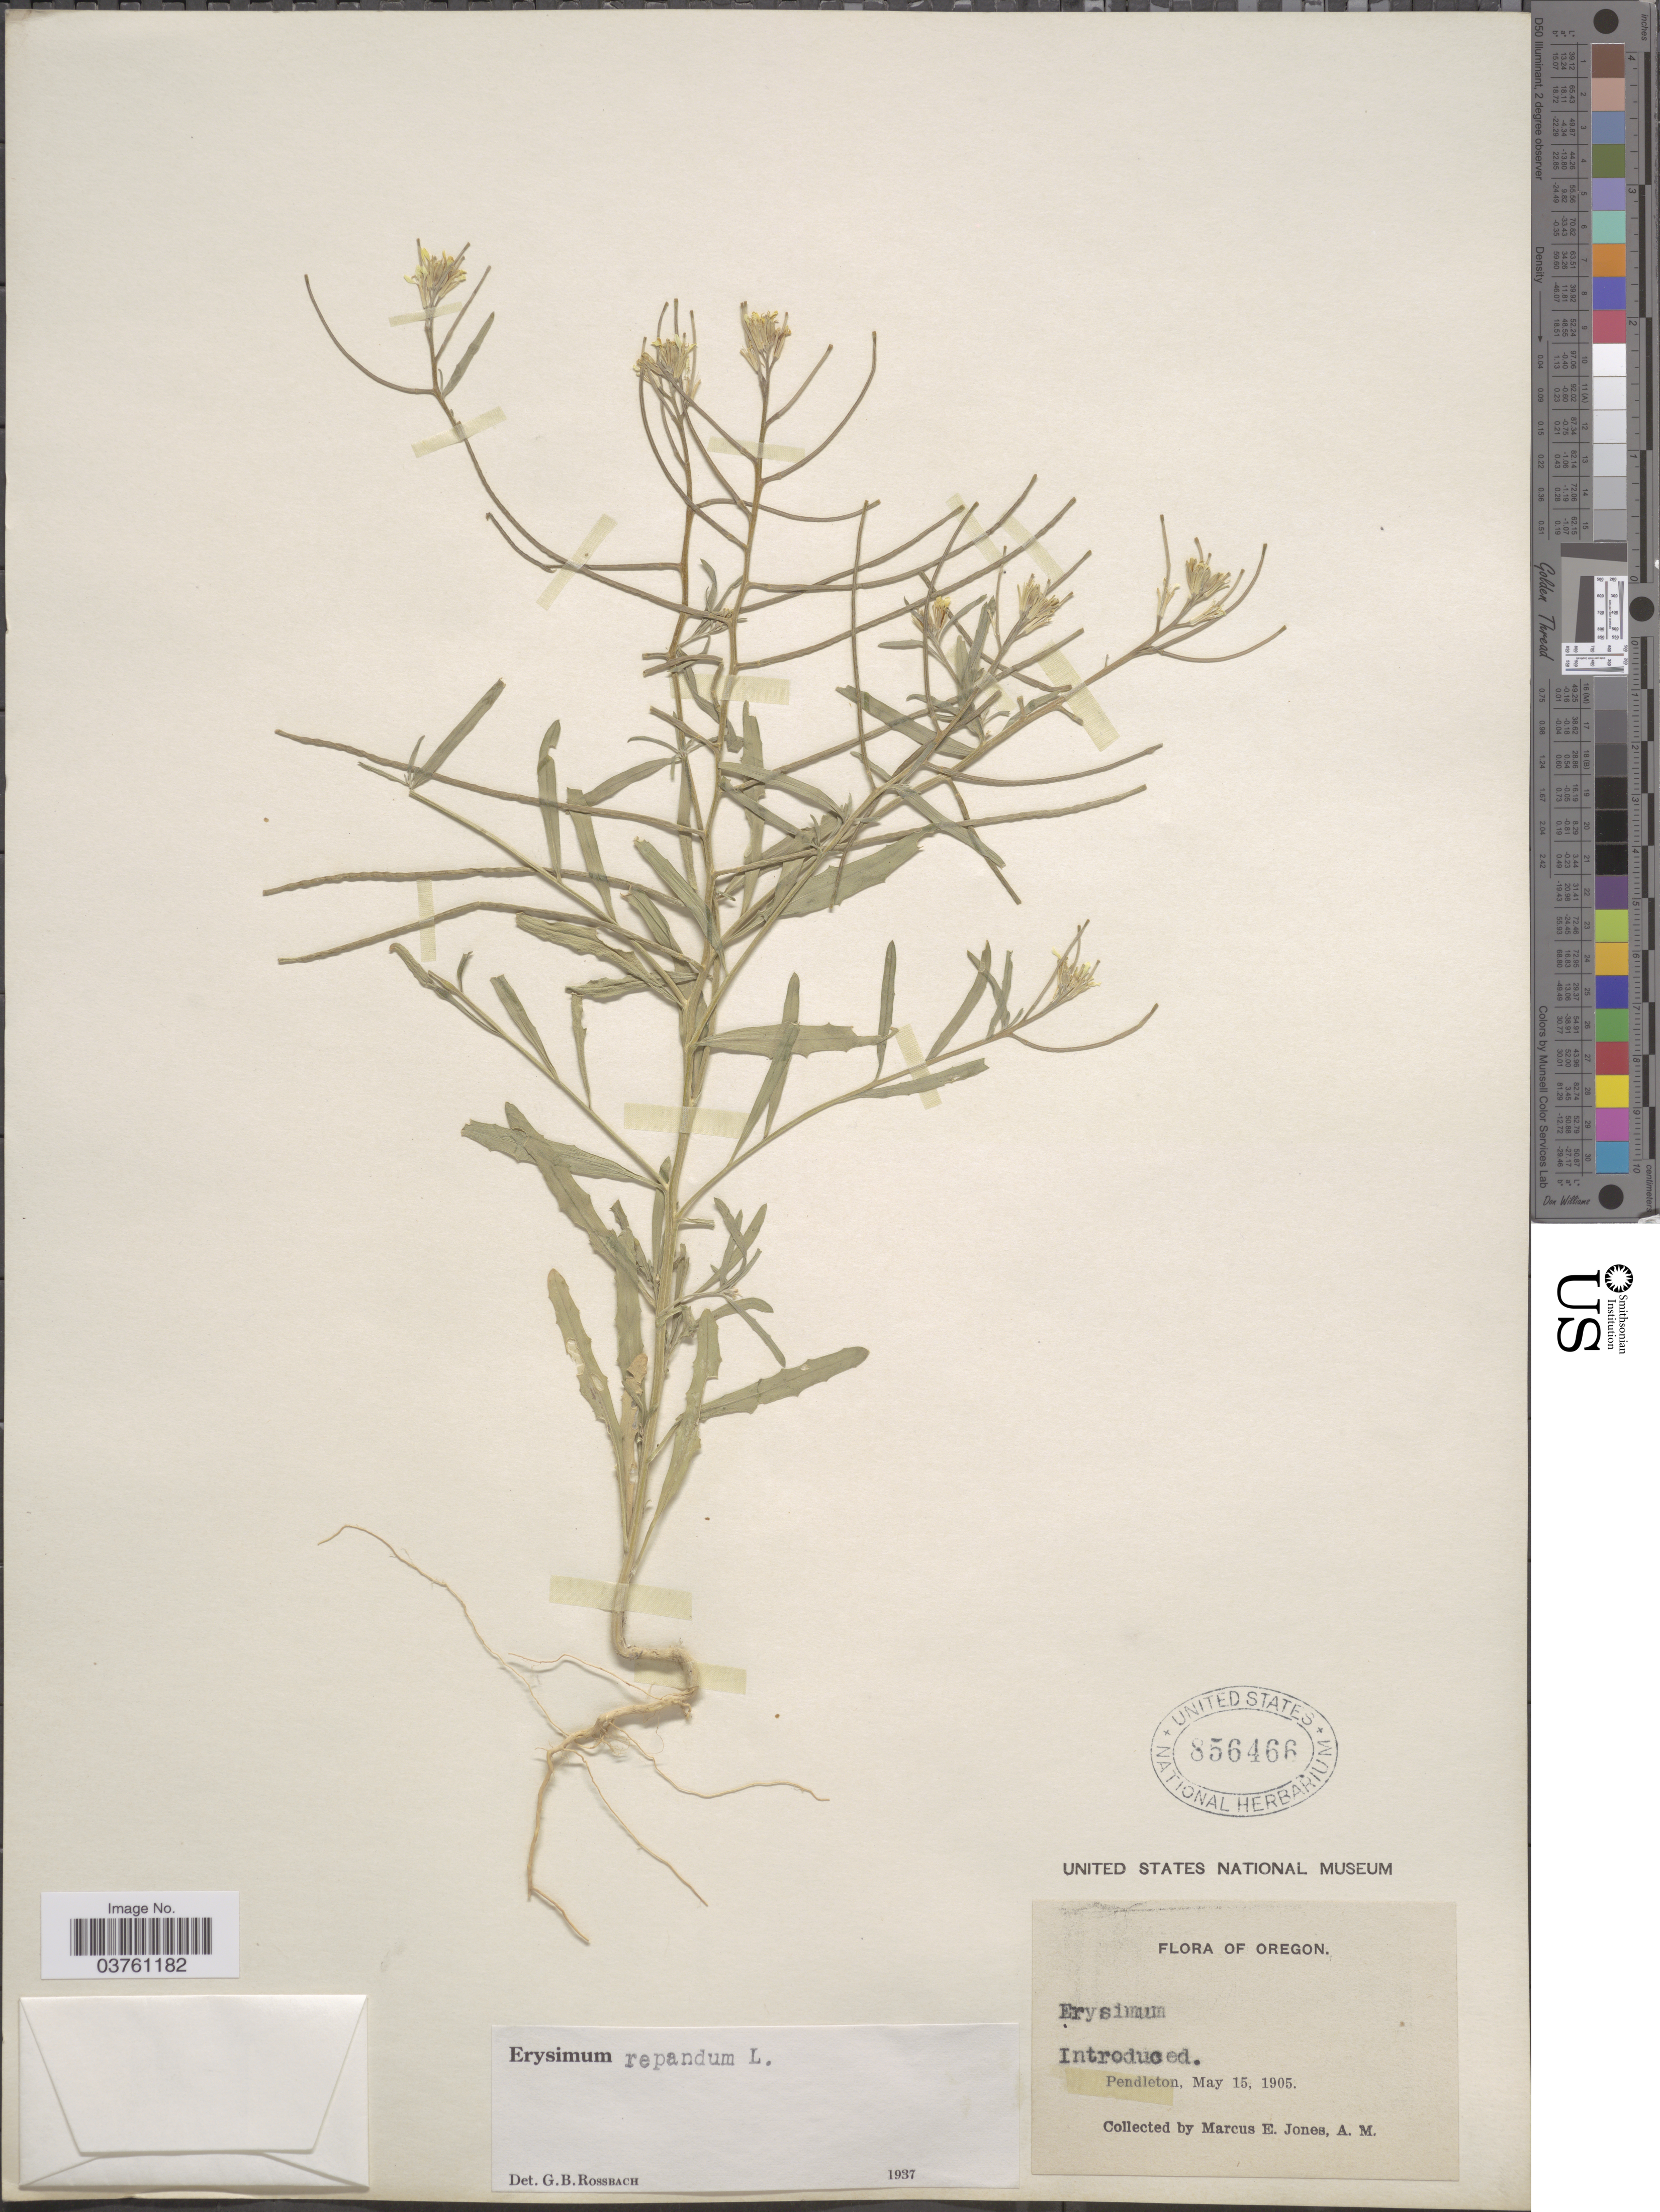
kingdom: Plantae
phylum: Tracheophyta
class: Magnoliopsida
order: Brassicales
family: Brassicaceae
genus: Erysimum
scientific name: Erysimum repandum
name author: L.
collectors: M. E. Jones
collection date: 1905-05-15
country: United States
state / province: Oregon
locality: Pendleton.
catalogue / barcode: US 856466